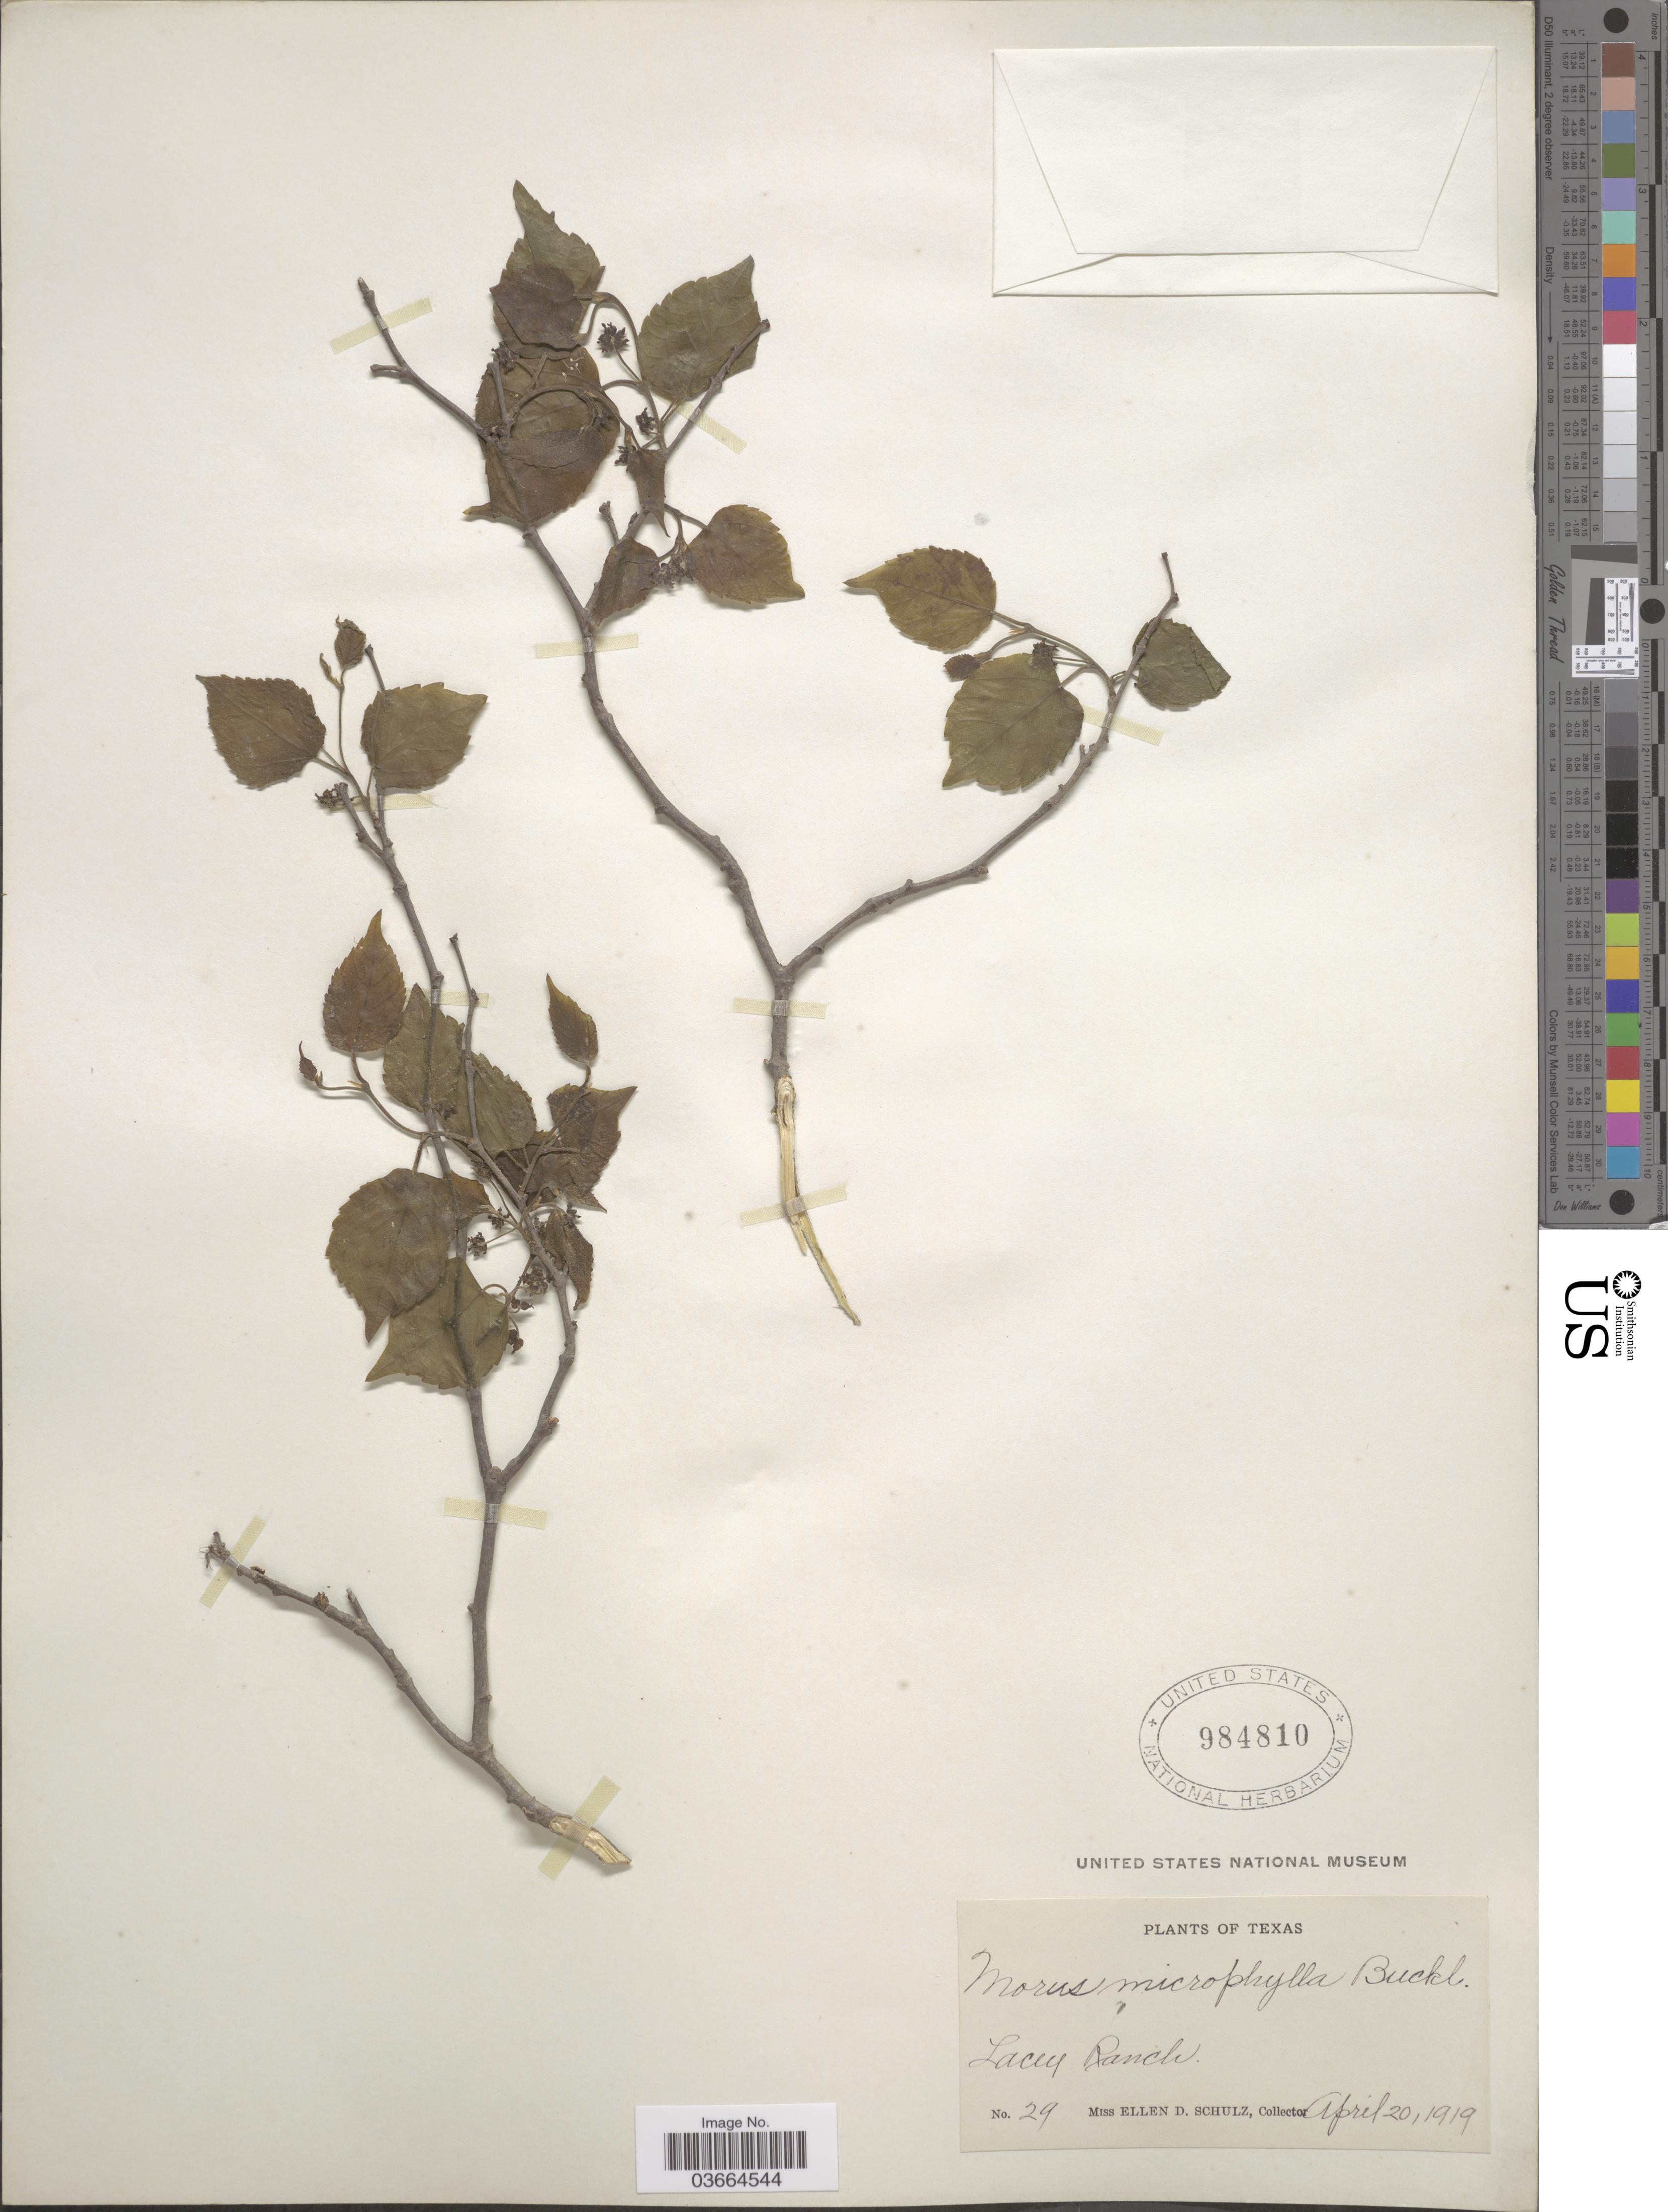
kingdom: Plantae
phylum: Tracheophyta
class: Magnoliopsida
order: Rosales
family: Moraceae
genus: Morus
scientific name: Morus microphylla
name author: Buckley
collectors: E. D. Schulz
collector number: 29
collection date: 1919-04-20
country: United States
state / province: Texas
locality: Lacey Ranch.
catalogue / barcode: US 984810